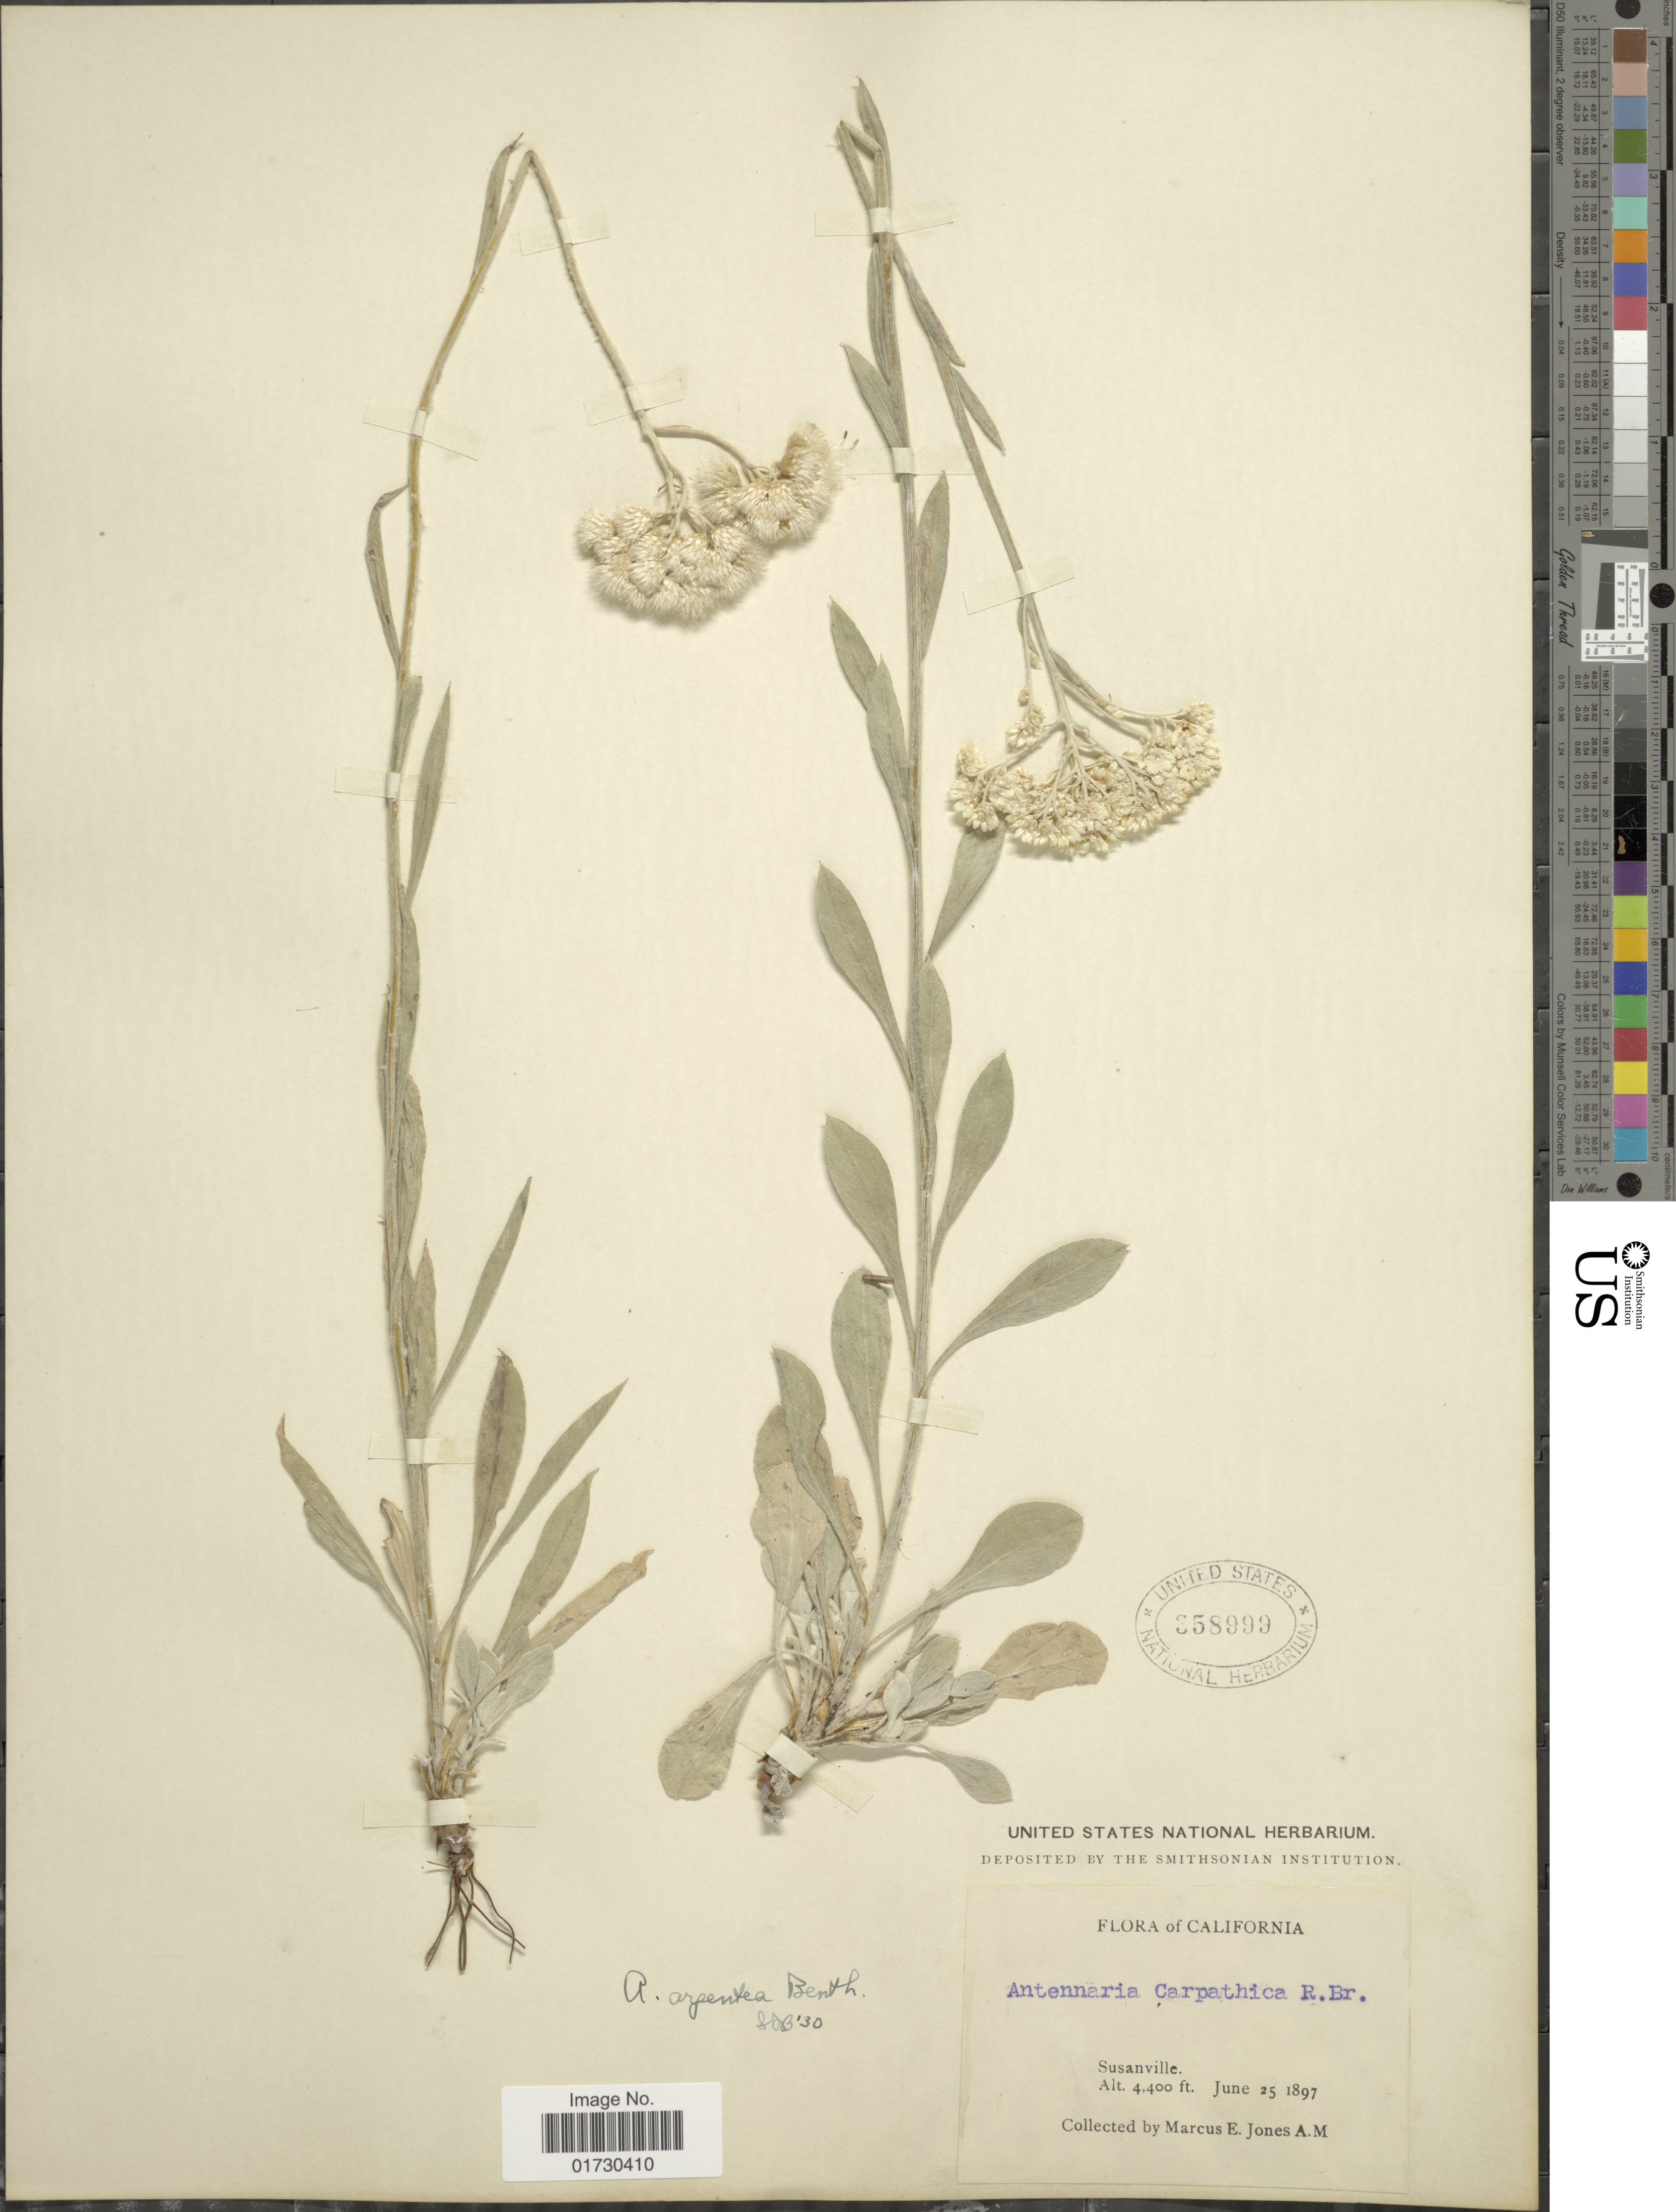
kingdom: Plantae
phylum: Tracheophyta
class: Magnoliopsida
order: Asterales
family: Asteraceae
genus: Antennaria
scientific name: Antennaria argentea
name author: Benth.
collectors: M. E. Jones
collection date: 1897-06-25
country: United States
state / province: California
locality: Susanville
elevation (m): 1341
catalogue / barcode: US 358999